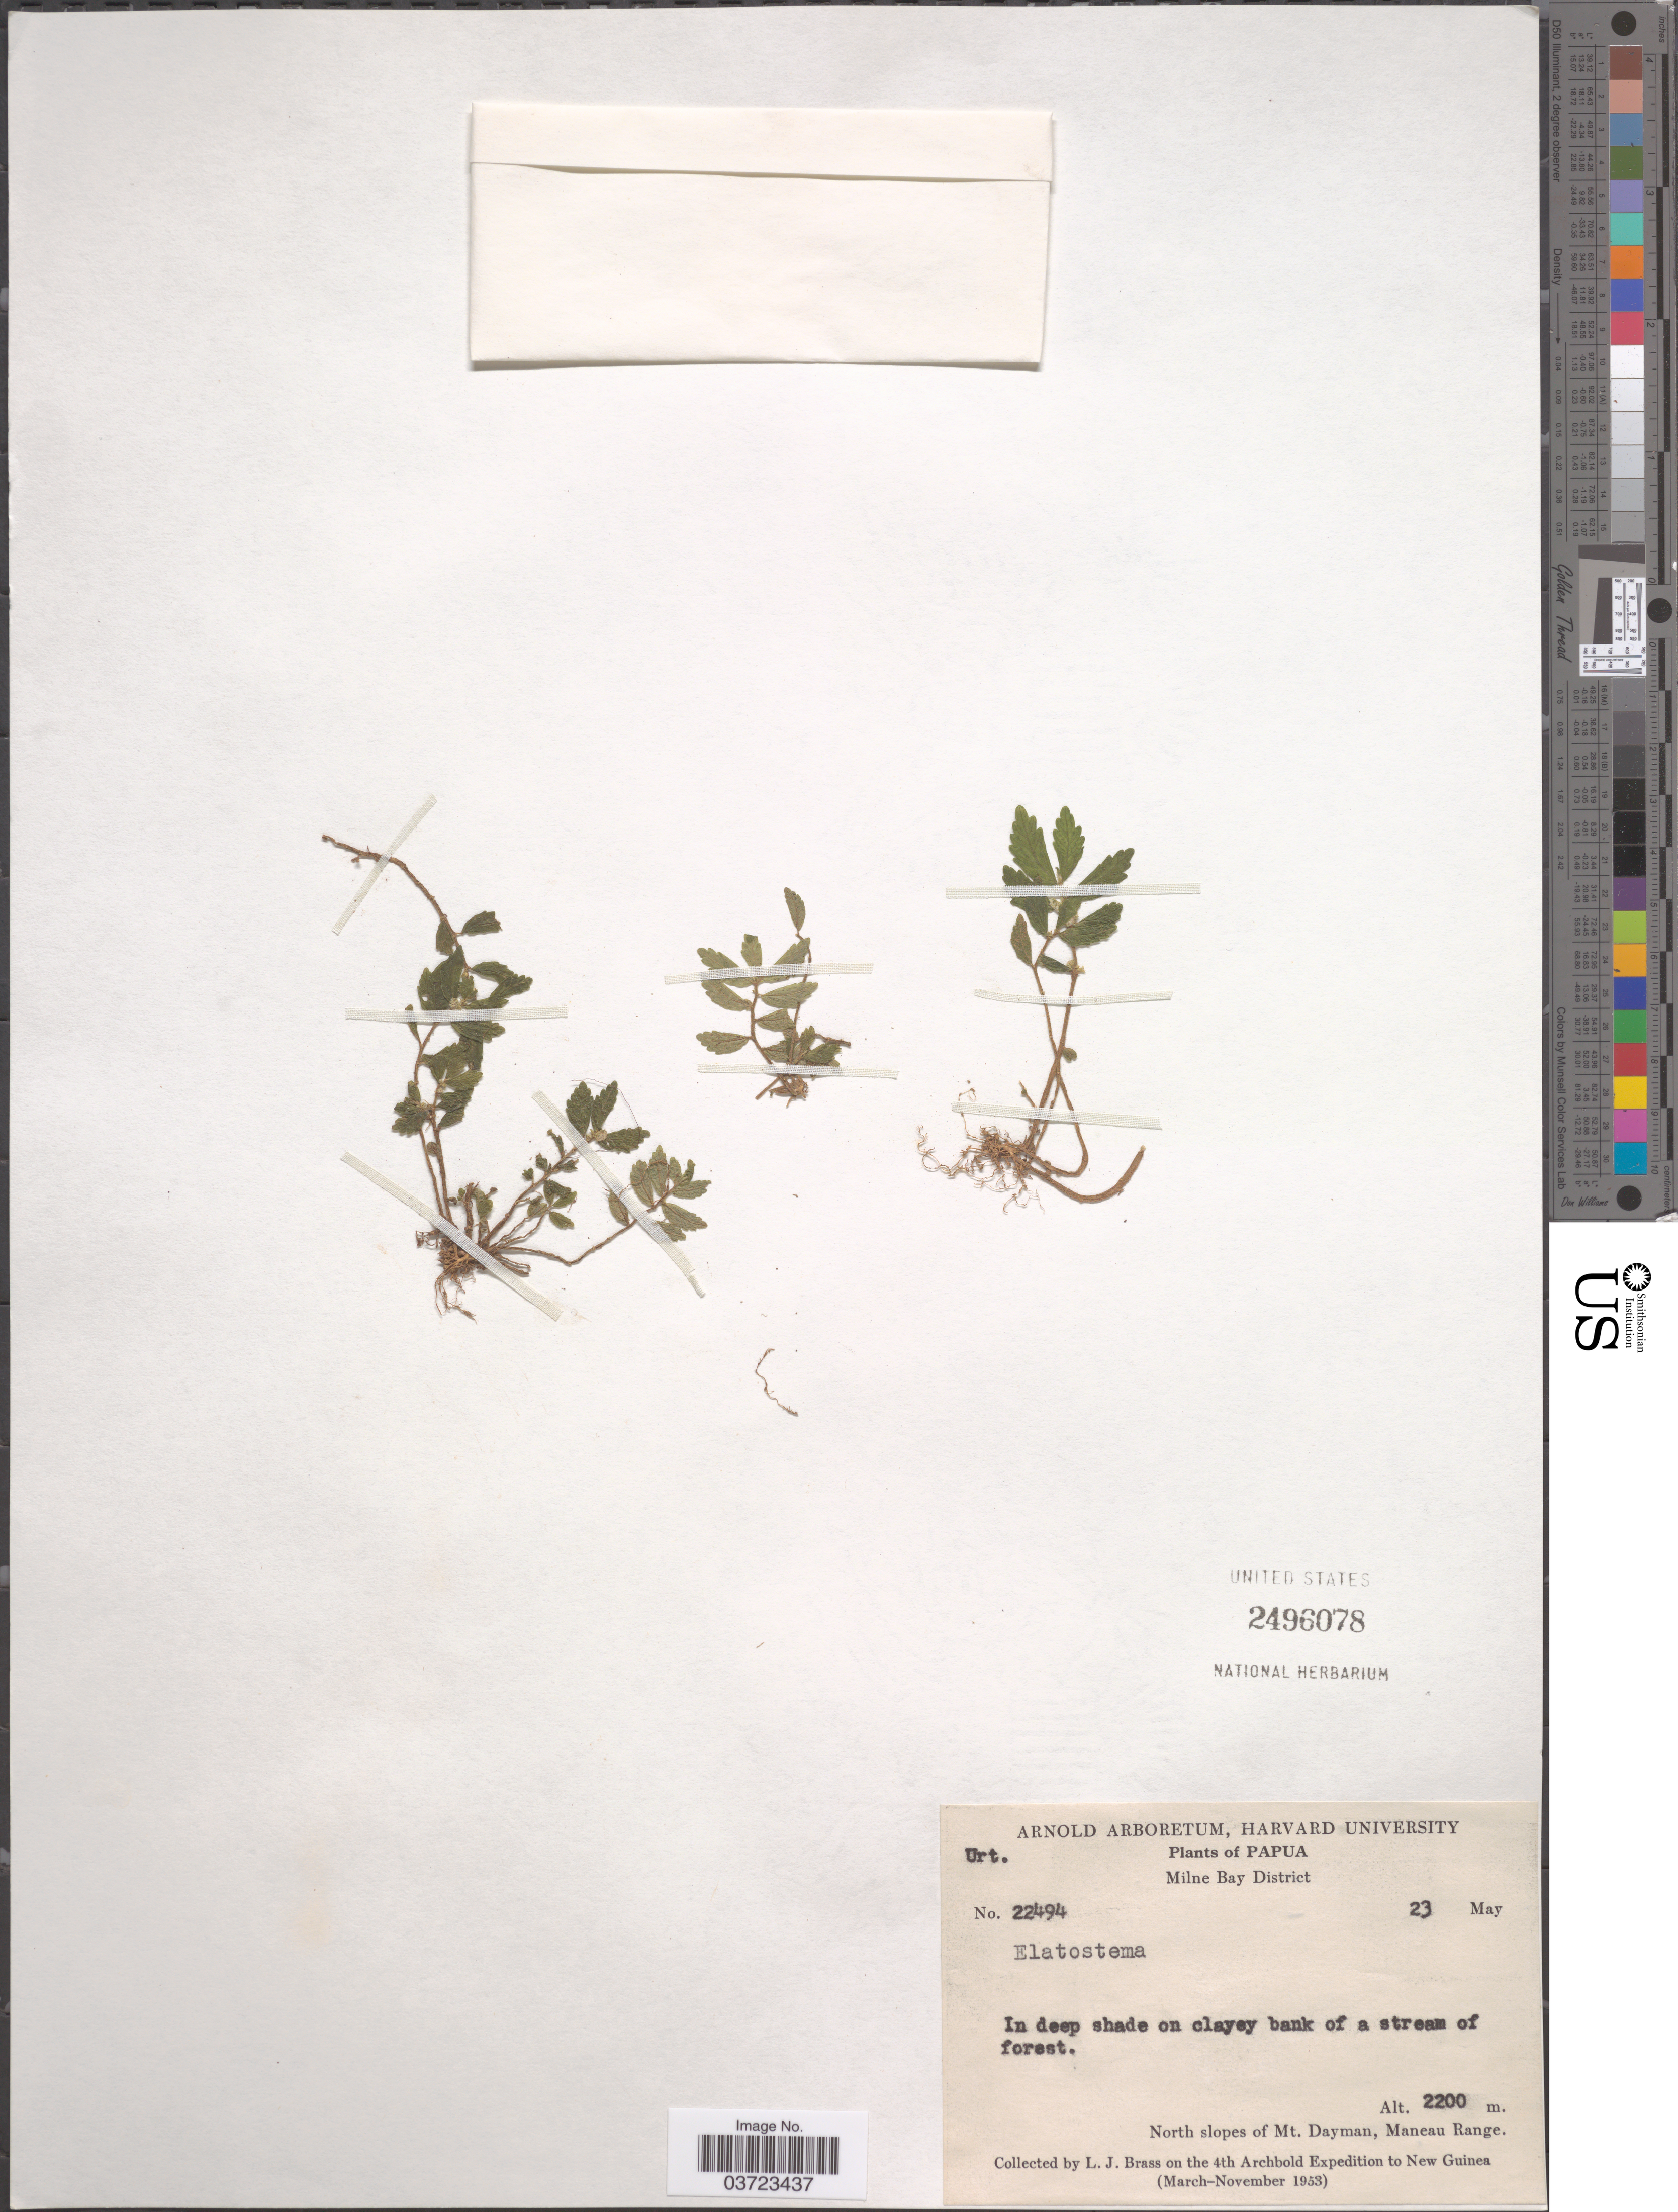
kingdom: Plantae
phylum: Tracheophyta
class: Magnoliopsida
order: Rosales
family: Urticaceae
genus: Elatostema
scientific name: Elatostema sp.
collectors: L. J. Brass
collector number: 22494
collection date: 1953-05-23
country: Papua New Guinea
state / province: Milne Bay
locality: Papua. Milne Bay District. North slopes of Mt. Dayman, Maneau Range.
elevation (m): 2200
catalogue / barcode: US 2496078